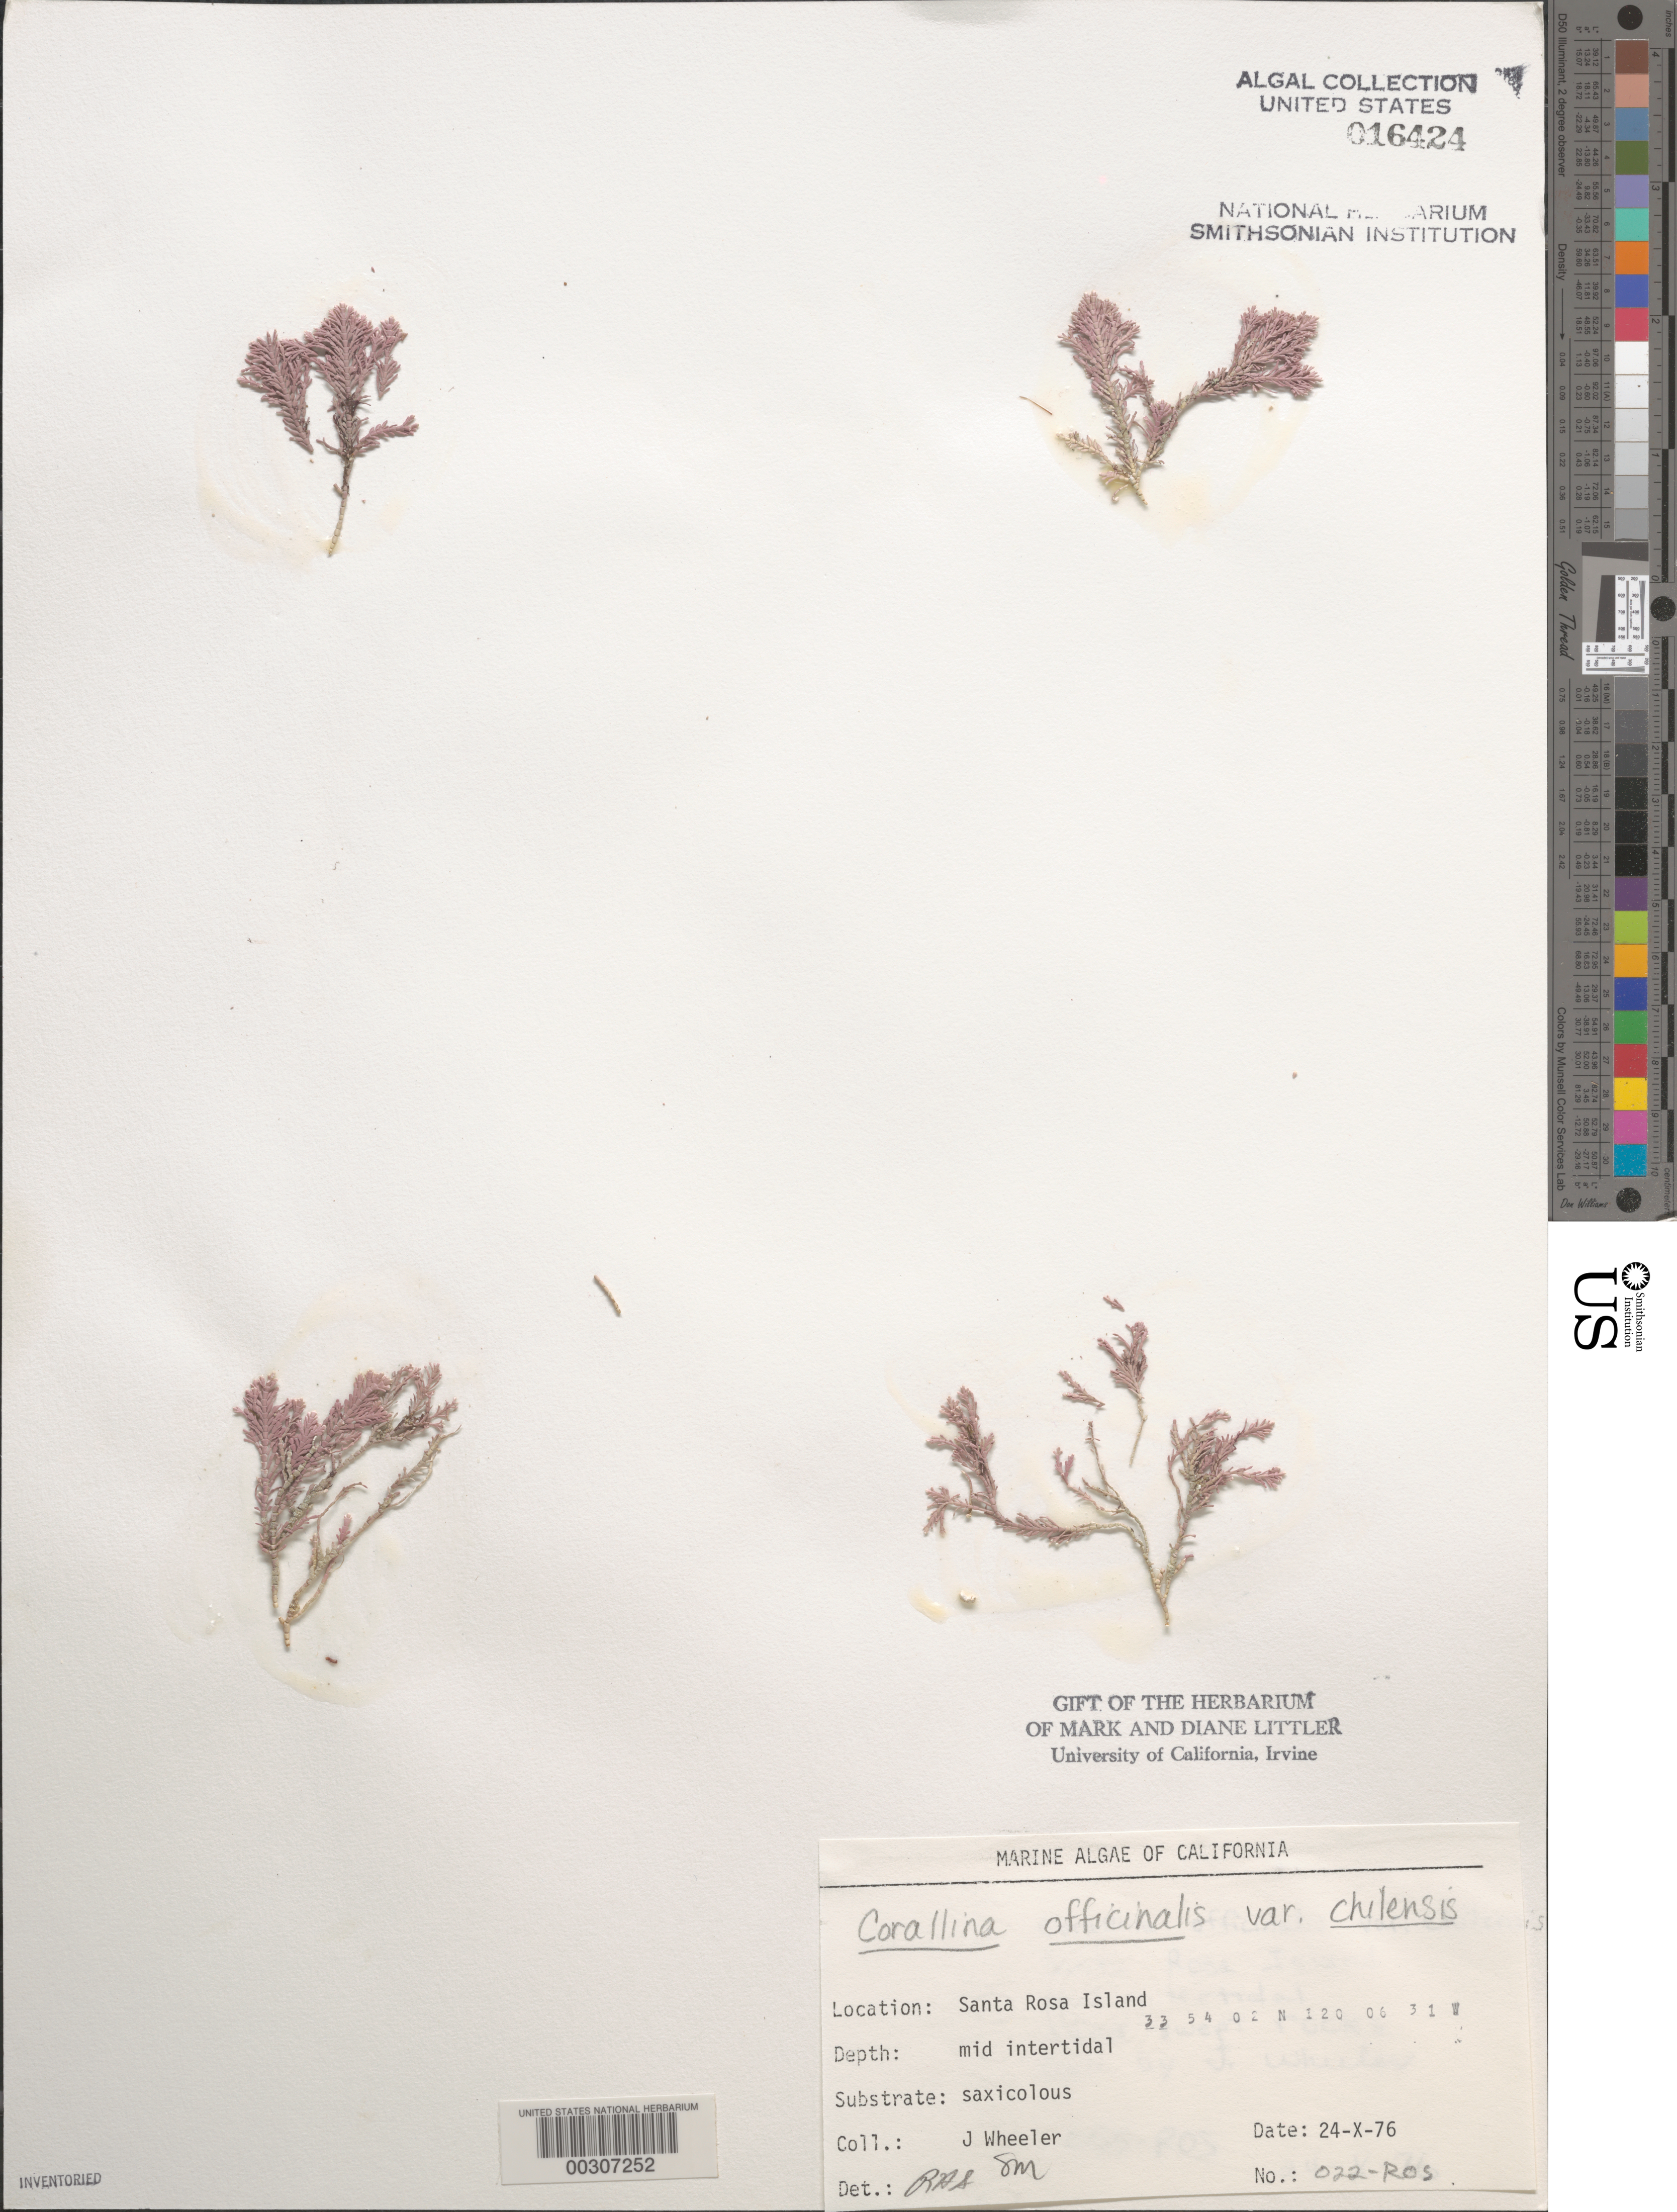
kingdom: Plantae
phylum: Rhodophyta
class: Florideophyceae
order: Corallinales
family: Corallinaceae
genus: Corallina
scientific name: Corallina officinalis var. chilensis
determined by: Sims, Robert H.; Murray, S. N.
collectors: J. L. Wheeler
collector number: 022-ros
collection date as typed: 24 Oct 1976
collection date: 1976-10-24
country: United States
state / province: California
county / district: Santa Barbara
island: Santa Rosa Island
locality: Johnson's Lee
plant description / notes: BLM-SOCALBIGHT Rocky Intertidal Survey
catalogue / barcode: US 16424